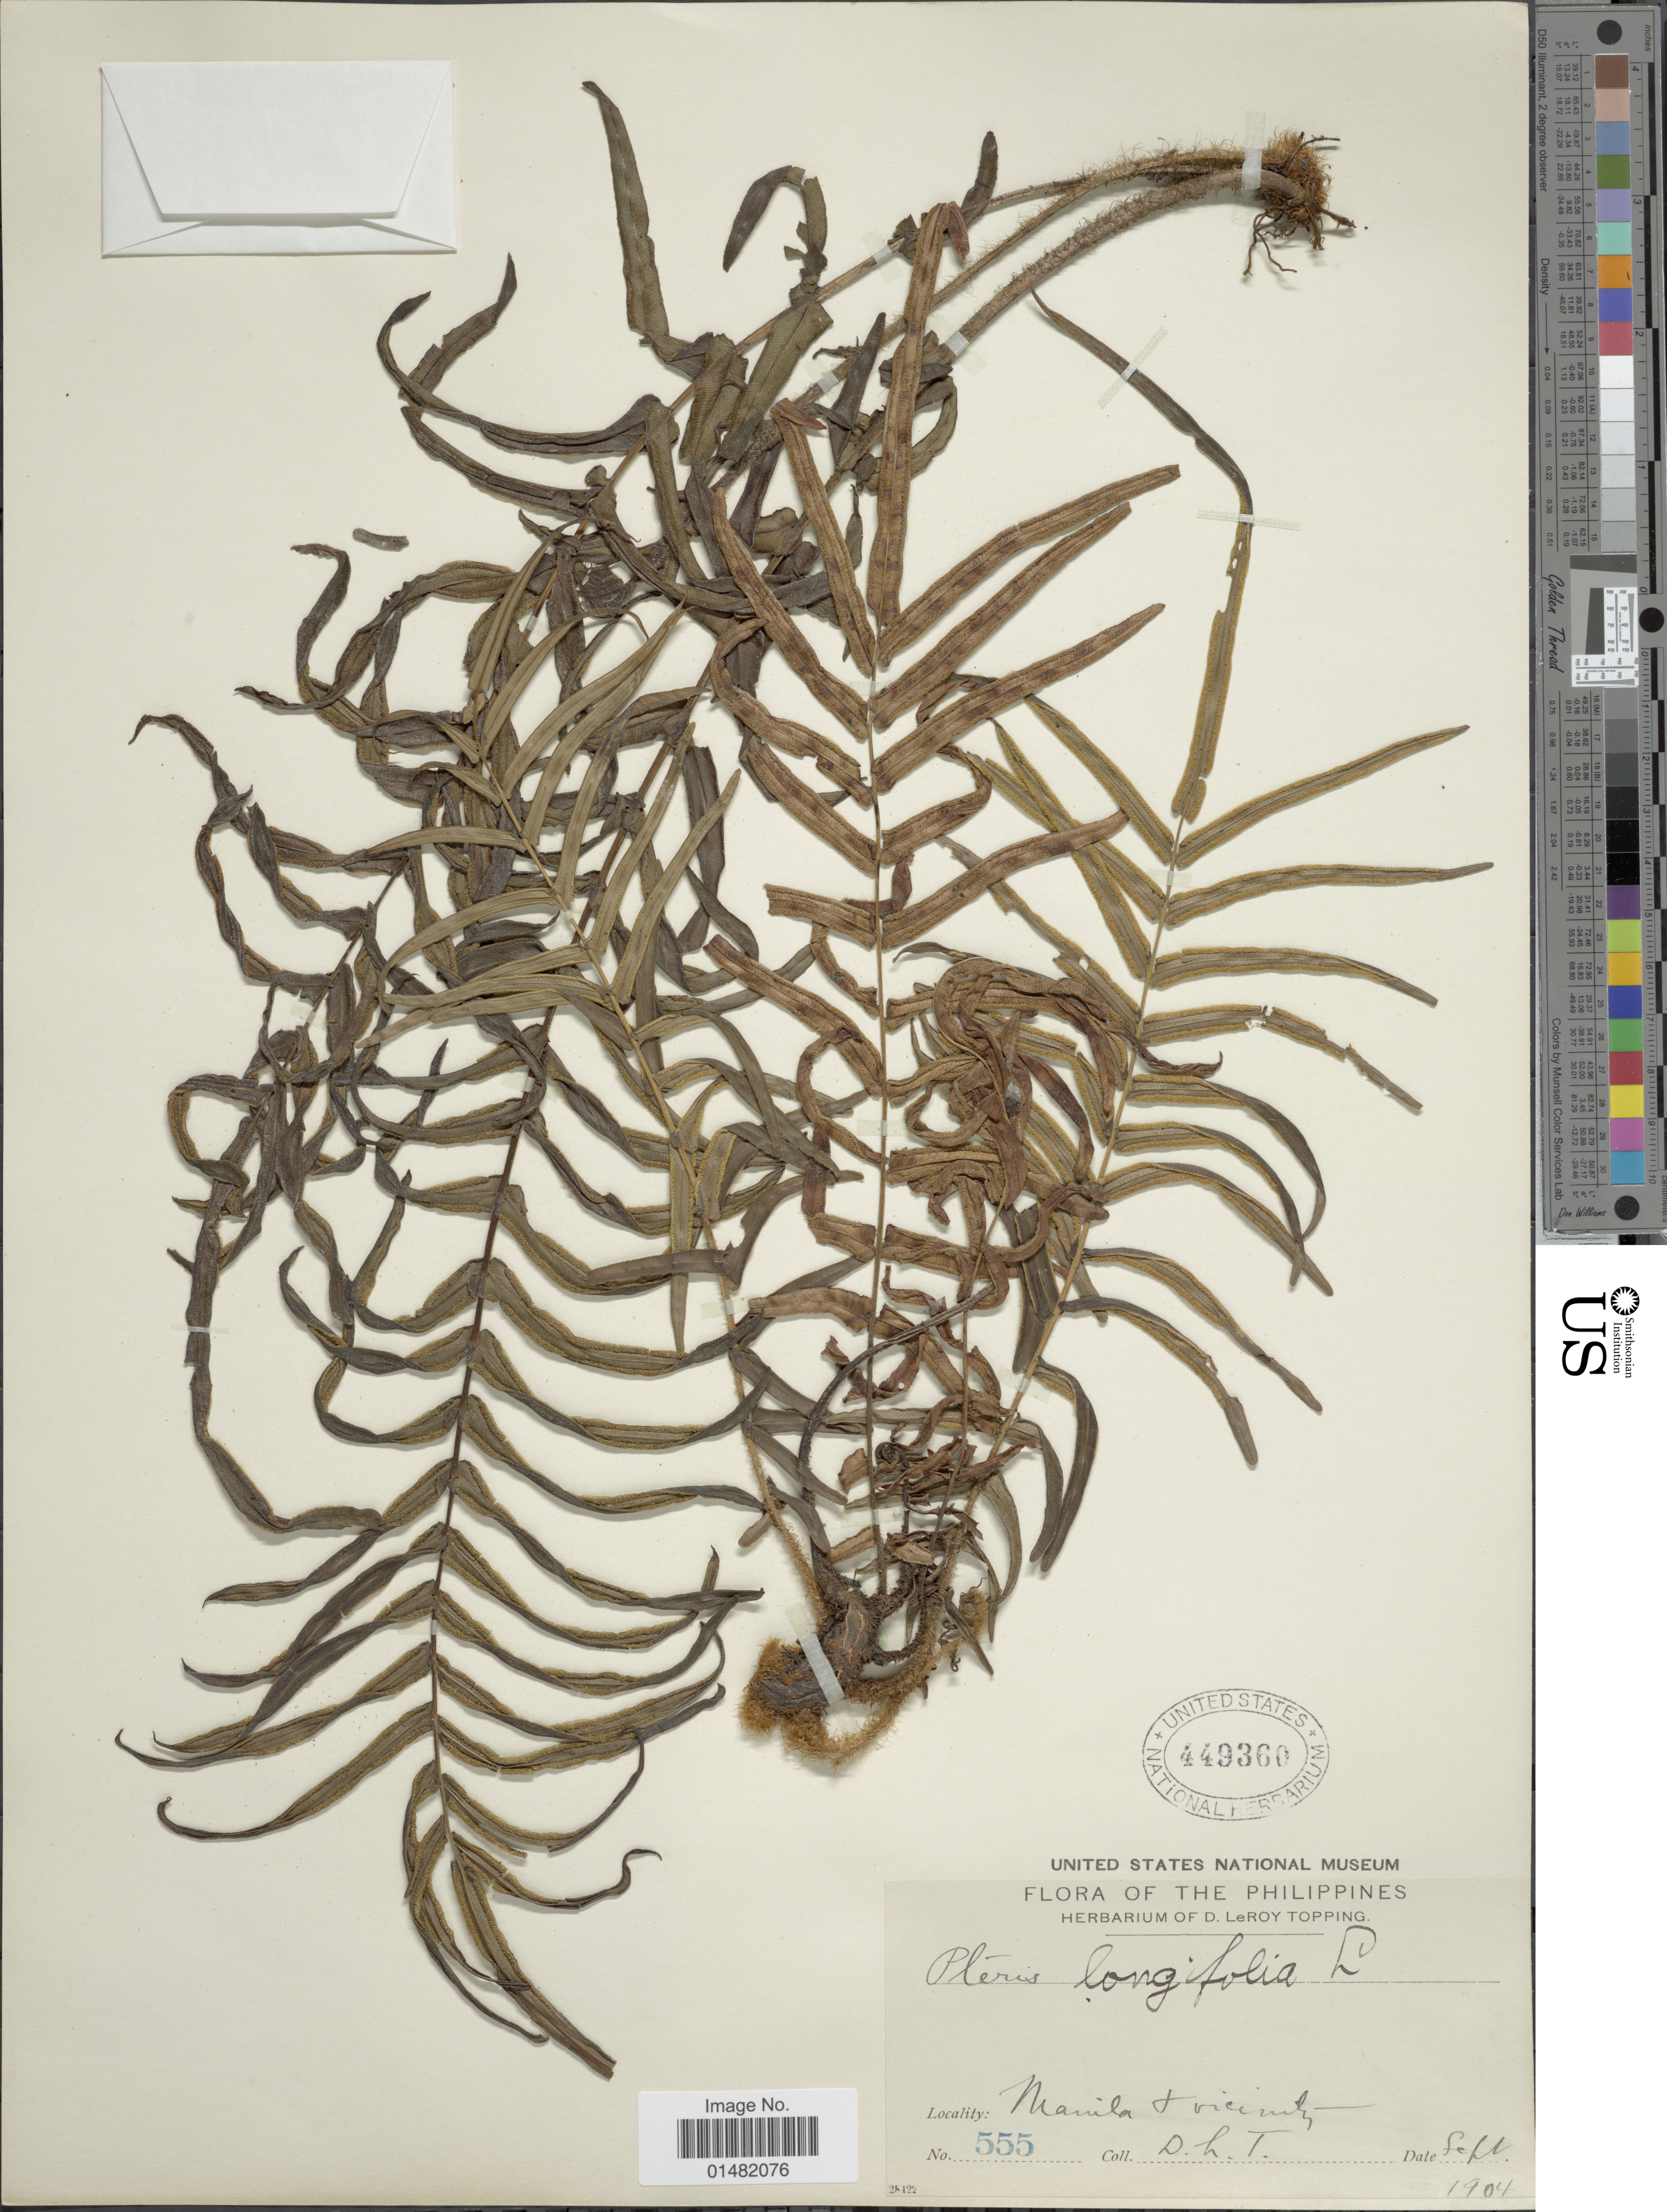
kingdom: Plantae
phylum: Tracheophyta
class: Polypodiopsida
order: Polypodiales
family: Pteridaceae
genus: Pteris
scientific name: Pteris vittata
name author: L.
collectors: D. L. Topping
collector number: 555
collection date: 1904-09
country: Philippines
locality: Manila and vicinity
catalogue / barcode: US 449360